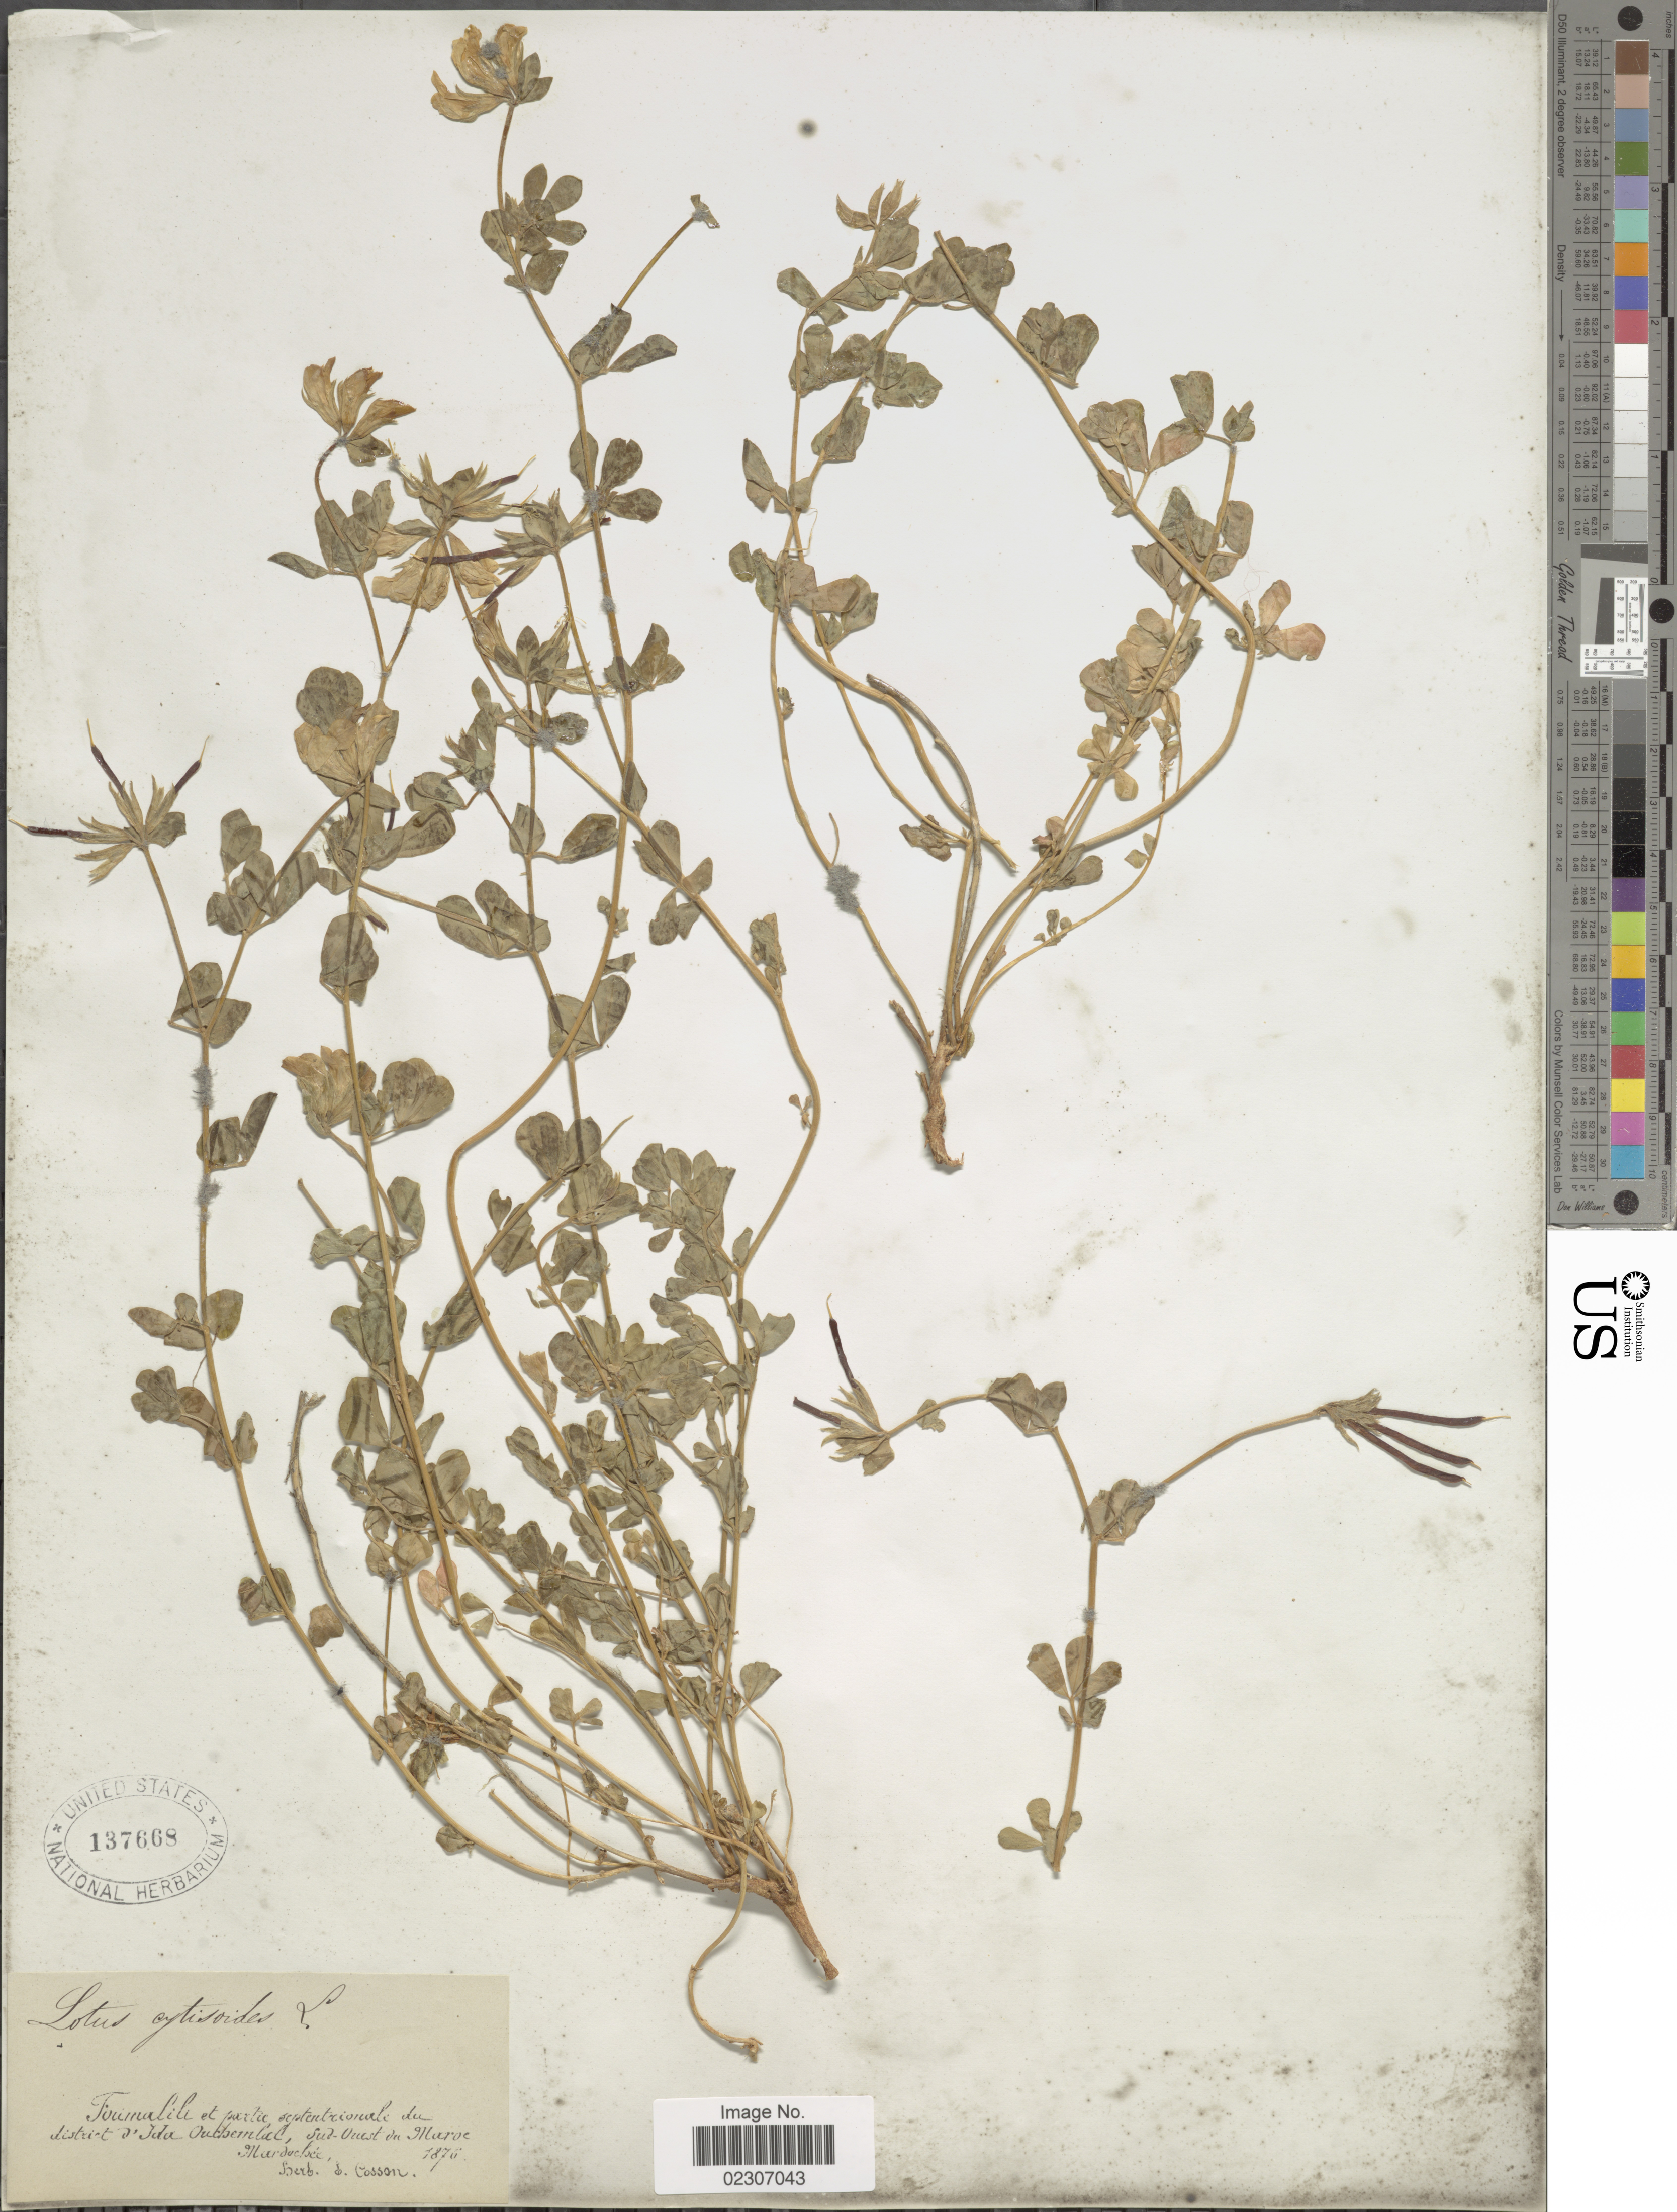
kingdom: Plantae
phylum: Tracheophyta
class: Magnoliopsida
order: Fabales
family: Fabaceae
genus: Lotus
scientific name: Lotus cytisoides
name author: L.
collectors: Mardochee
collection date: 1876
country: Morocco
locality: Foumalili et partie septentrionale du district d'Ida Ouchemlal, Sud-Ouest du Maroc.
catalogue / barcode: US 137668